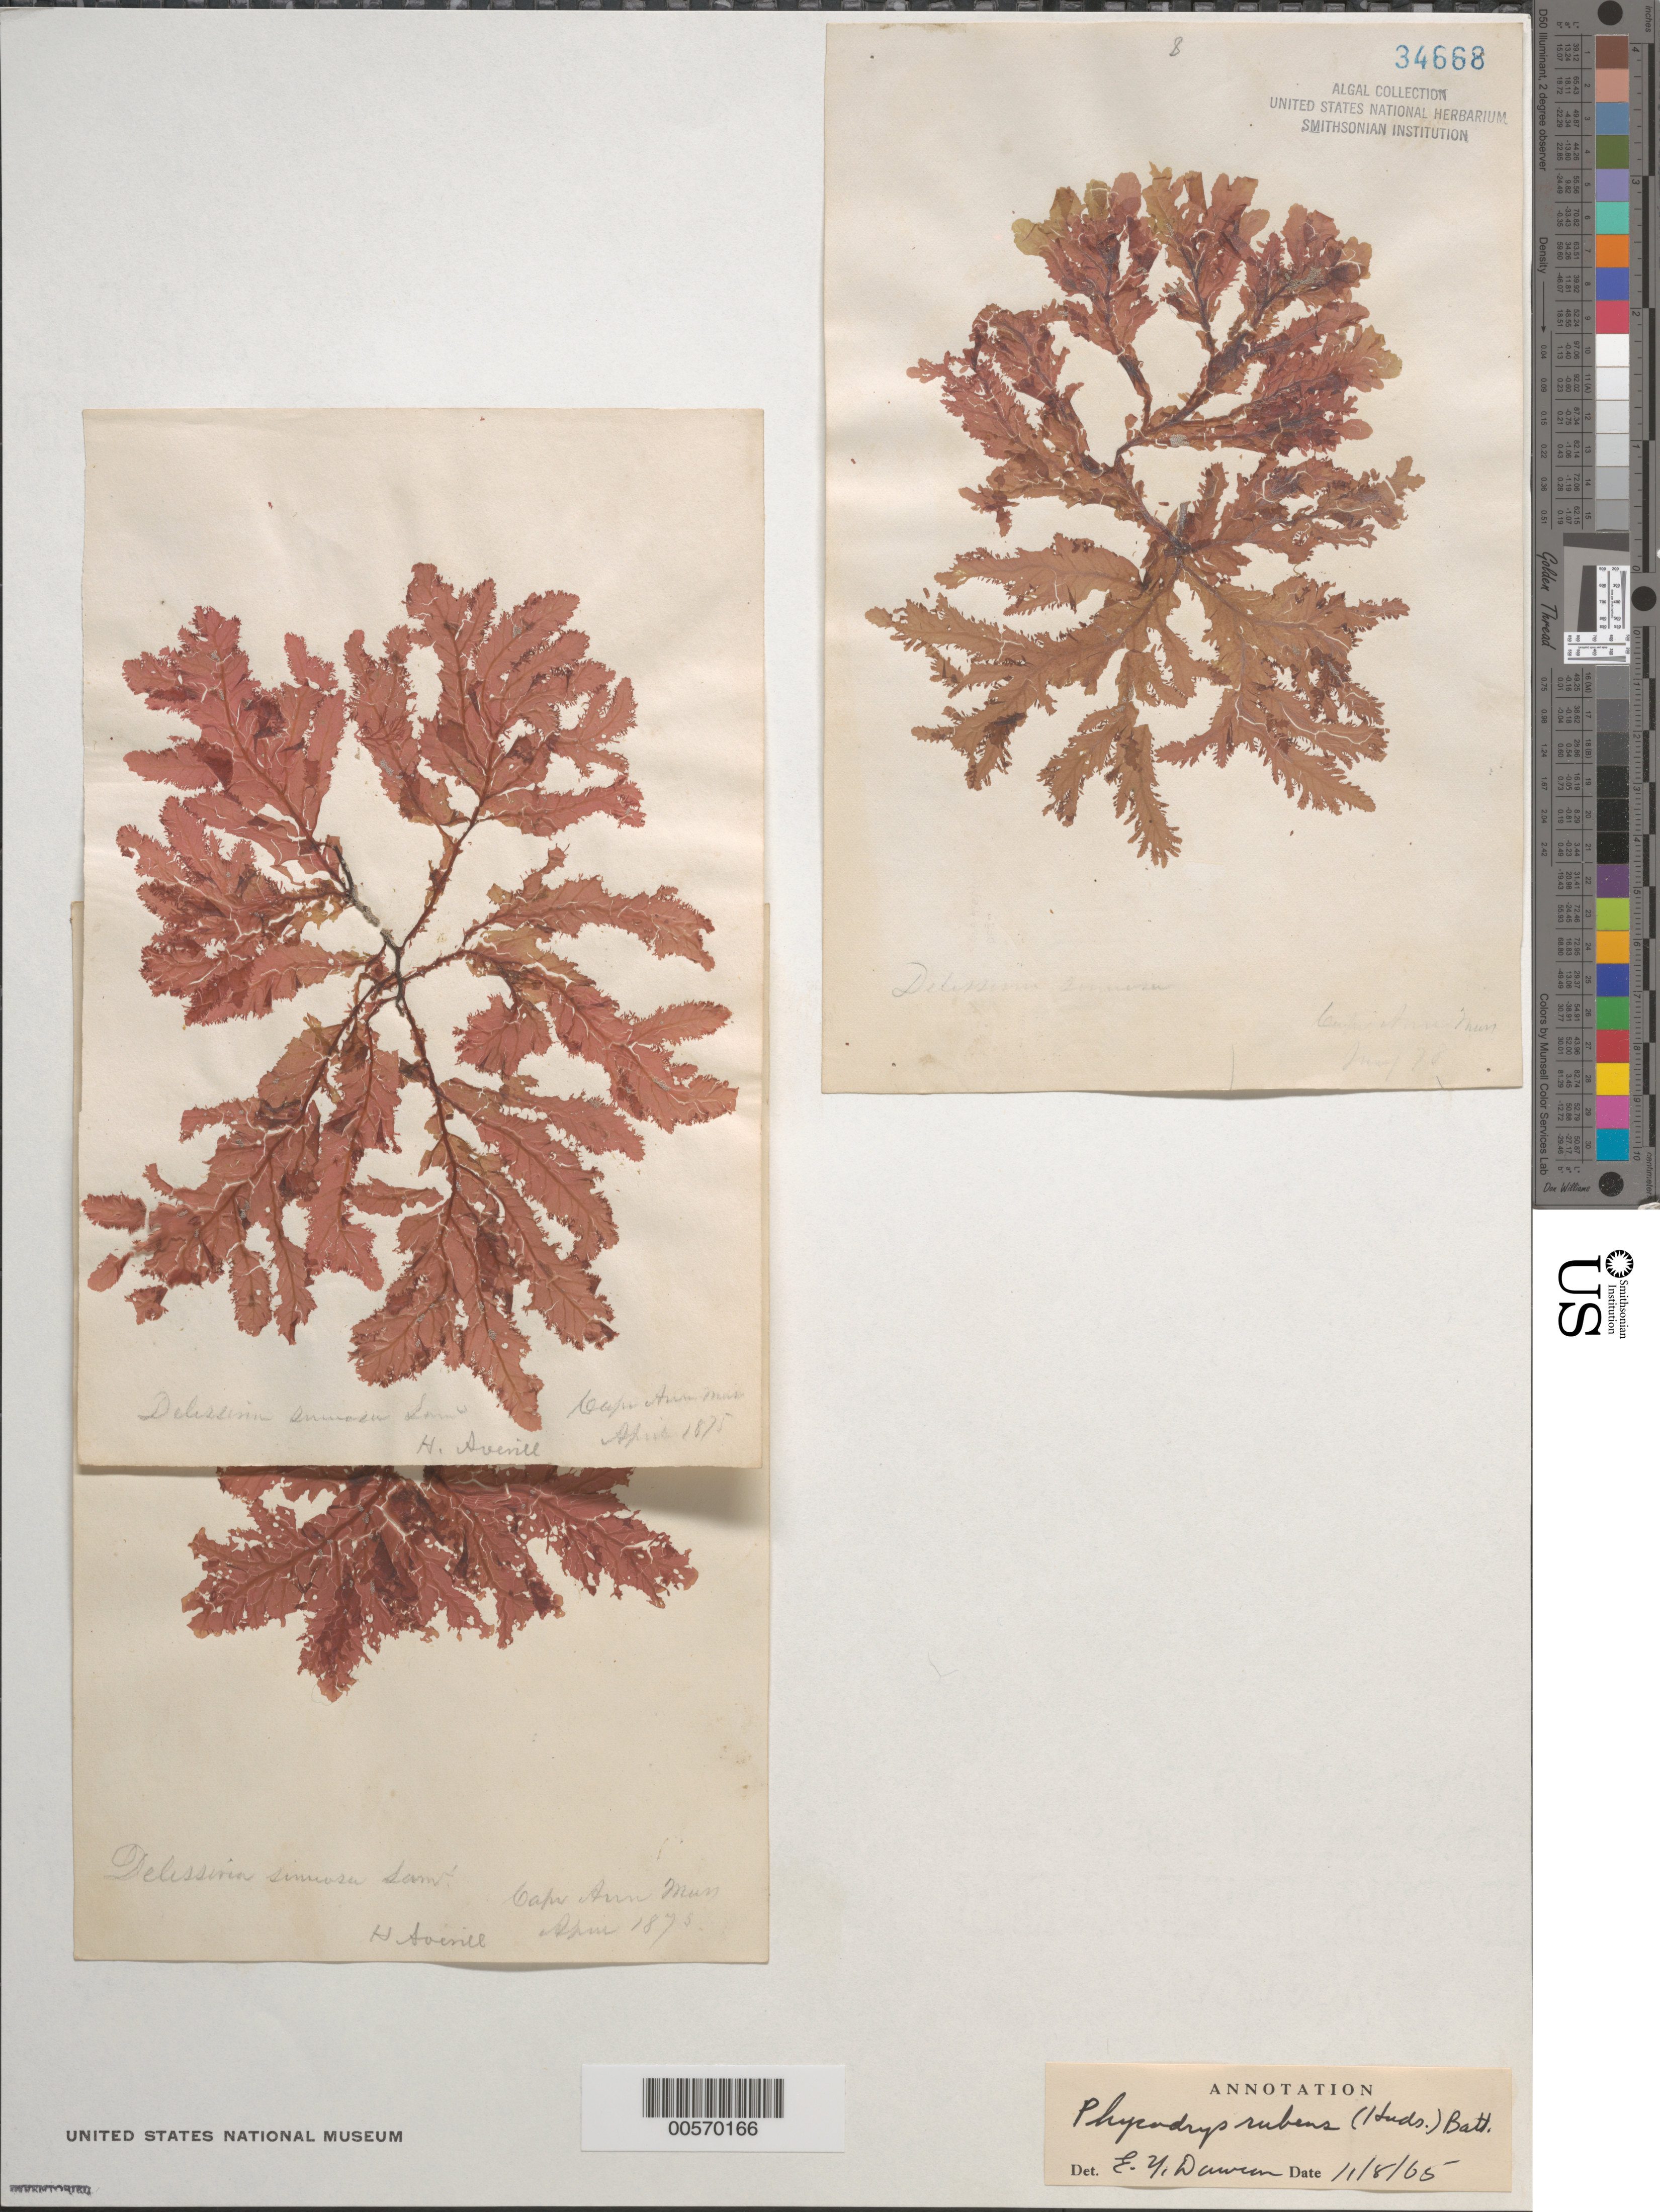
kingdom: Plantae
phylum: Rhodophyta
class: Florideophyceae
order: Ceramiales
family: Delesseriaceae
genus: Phycodrys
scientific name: Phycodrys rubens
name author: (L.) Batters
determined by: Dawson, E. Y.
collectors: H. Averill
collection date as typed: Apr 1875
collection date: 1875-04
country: United States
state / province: Massachusetts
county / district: Essex County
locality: Cape Ann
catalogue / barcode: US 34668